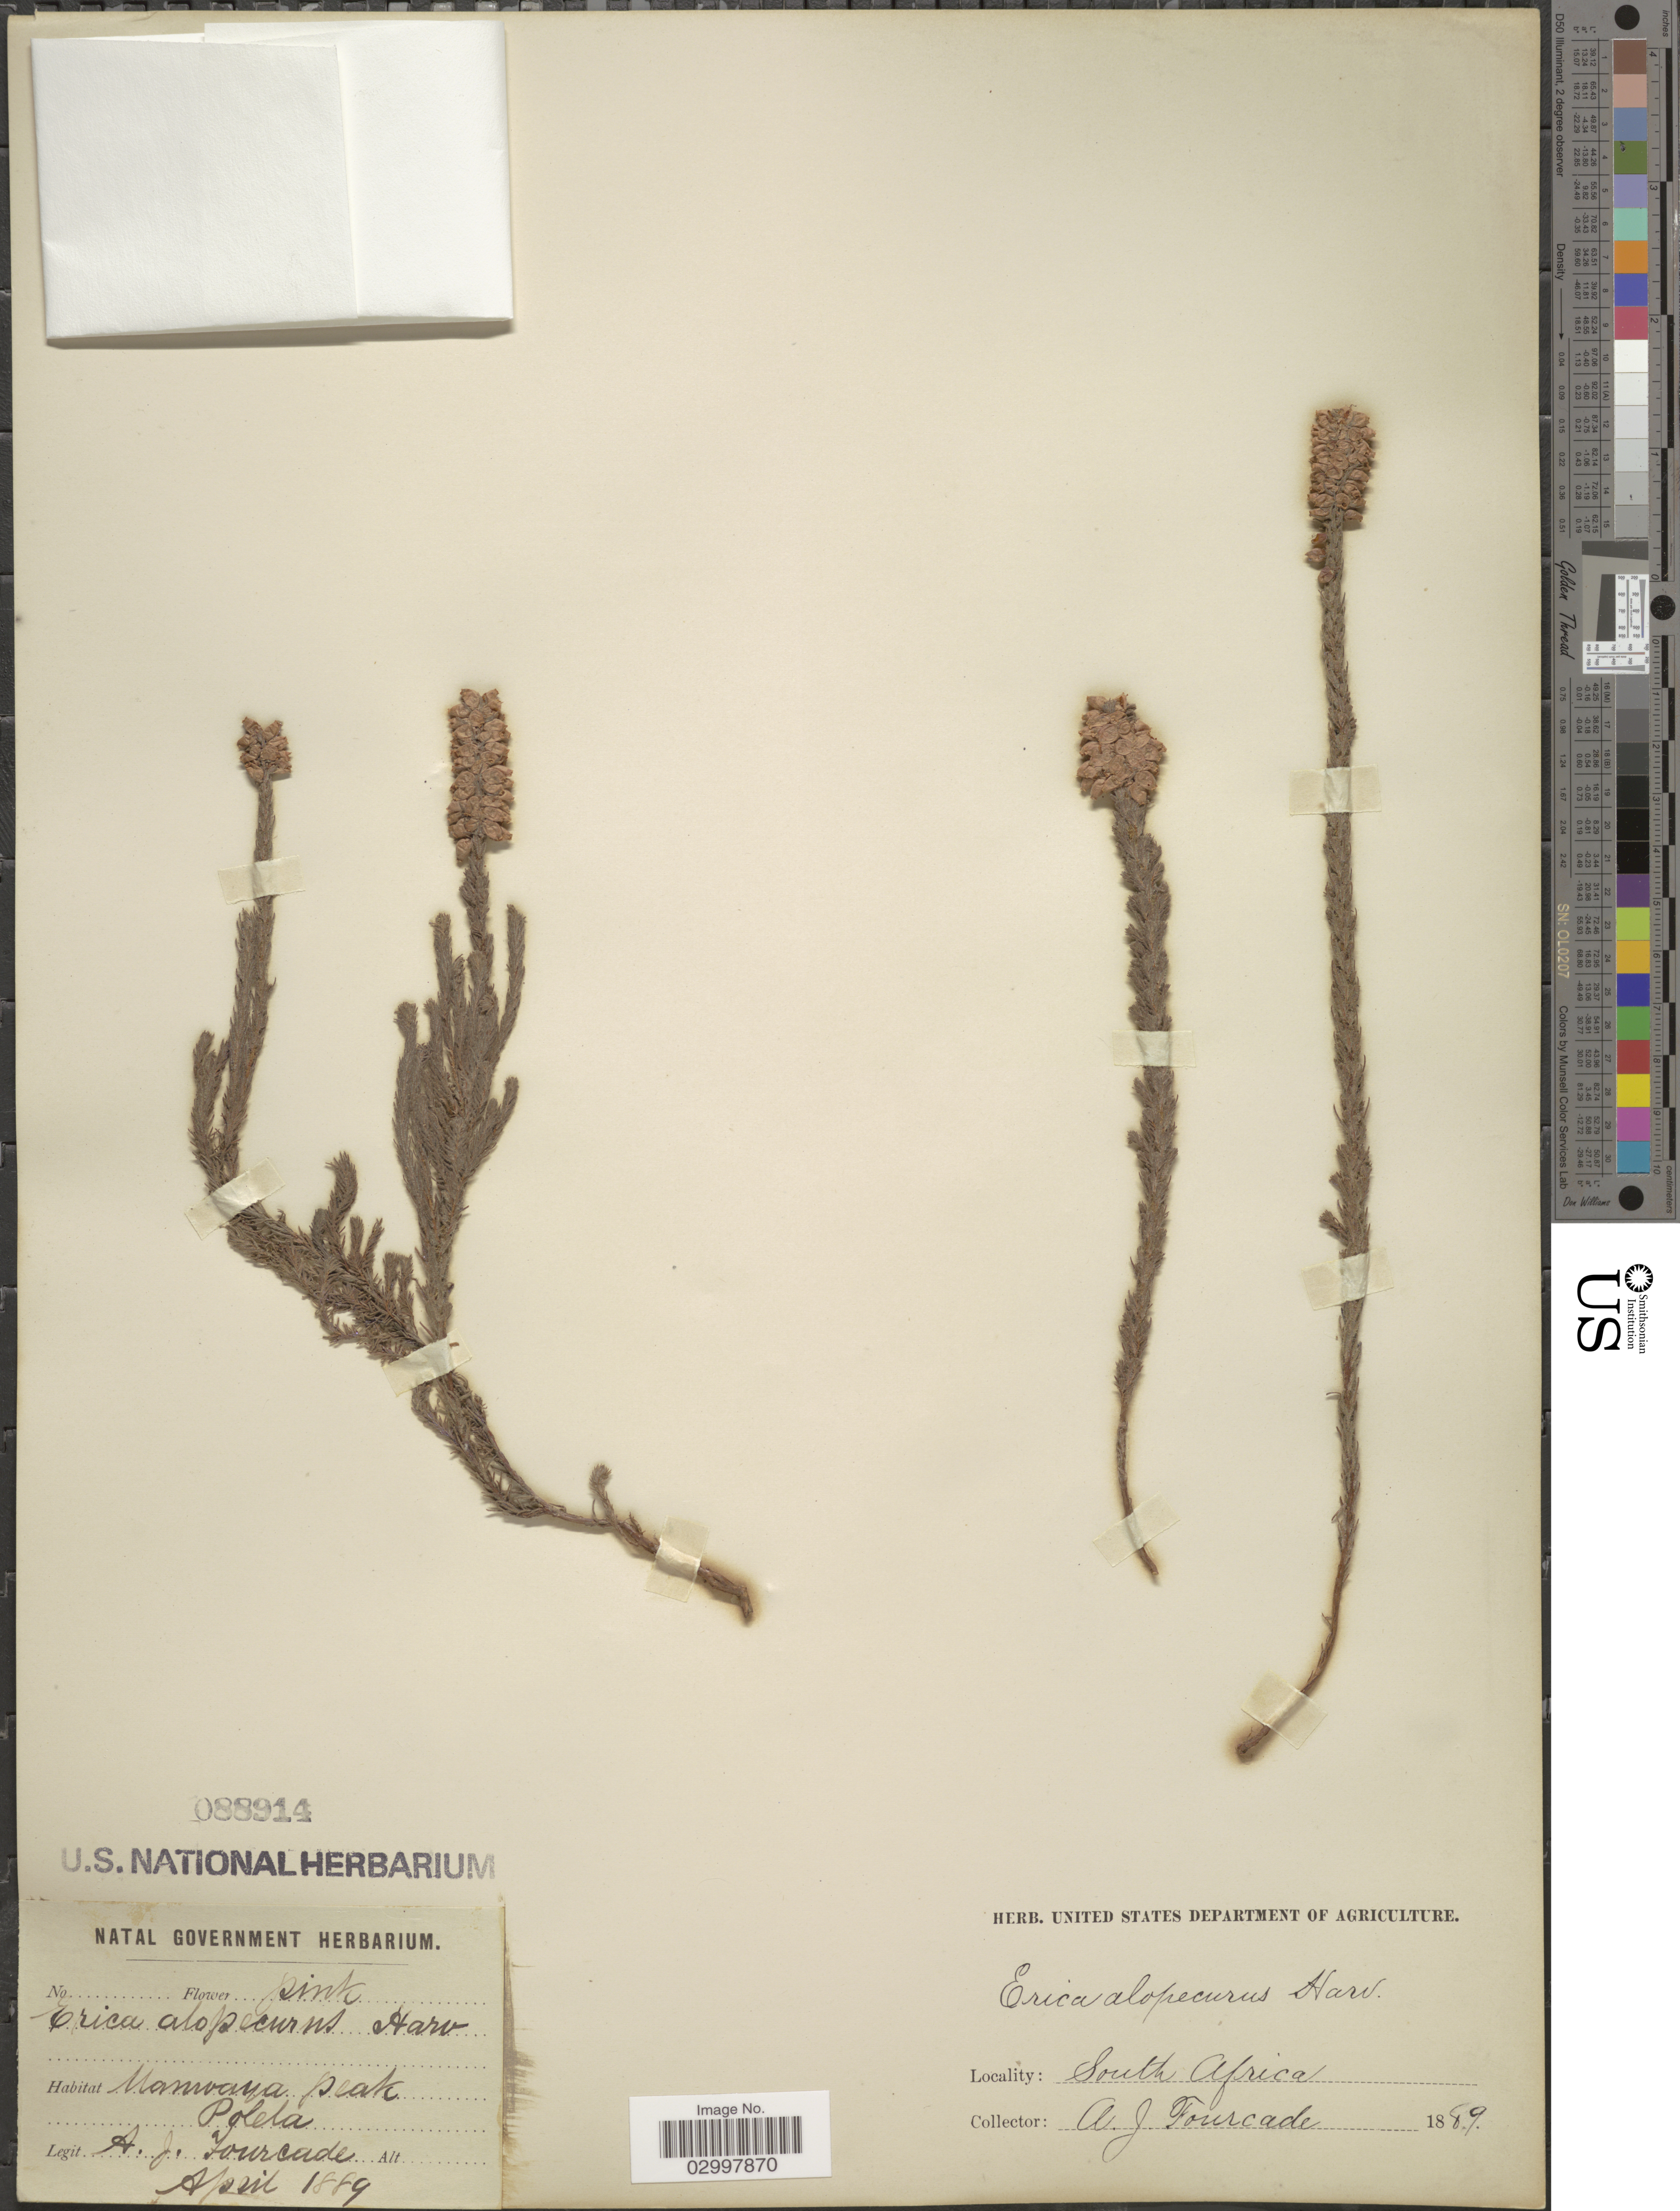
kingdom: Plantae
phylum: Tracheophyta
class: Magnoliopsida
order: Ericales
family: Ericaceae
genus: Erica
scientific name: Erica alopecurus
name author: Harv.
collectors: A. Fourcade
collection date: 1889-04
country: South Africa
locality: Marwaga peak, Polela.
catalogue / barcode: US 88914